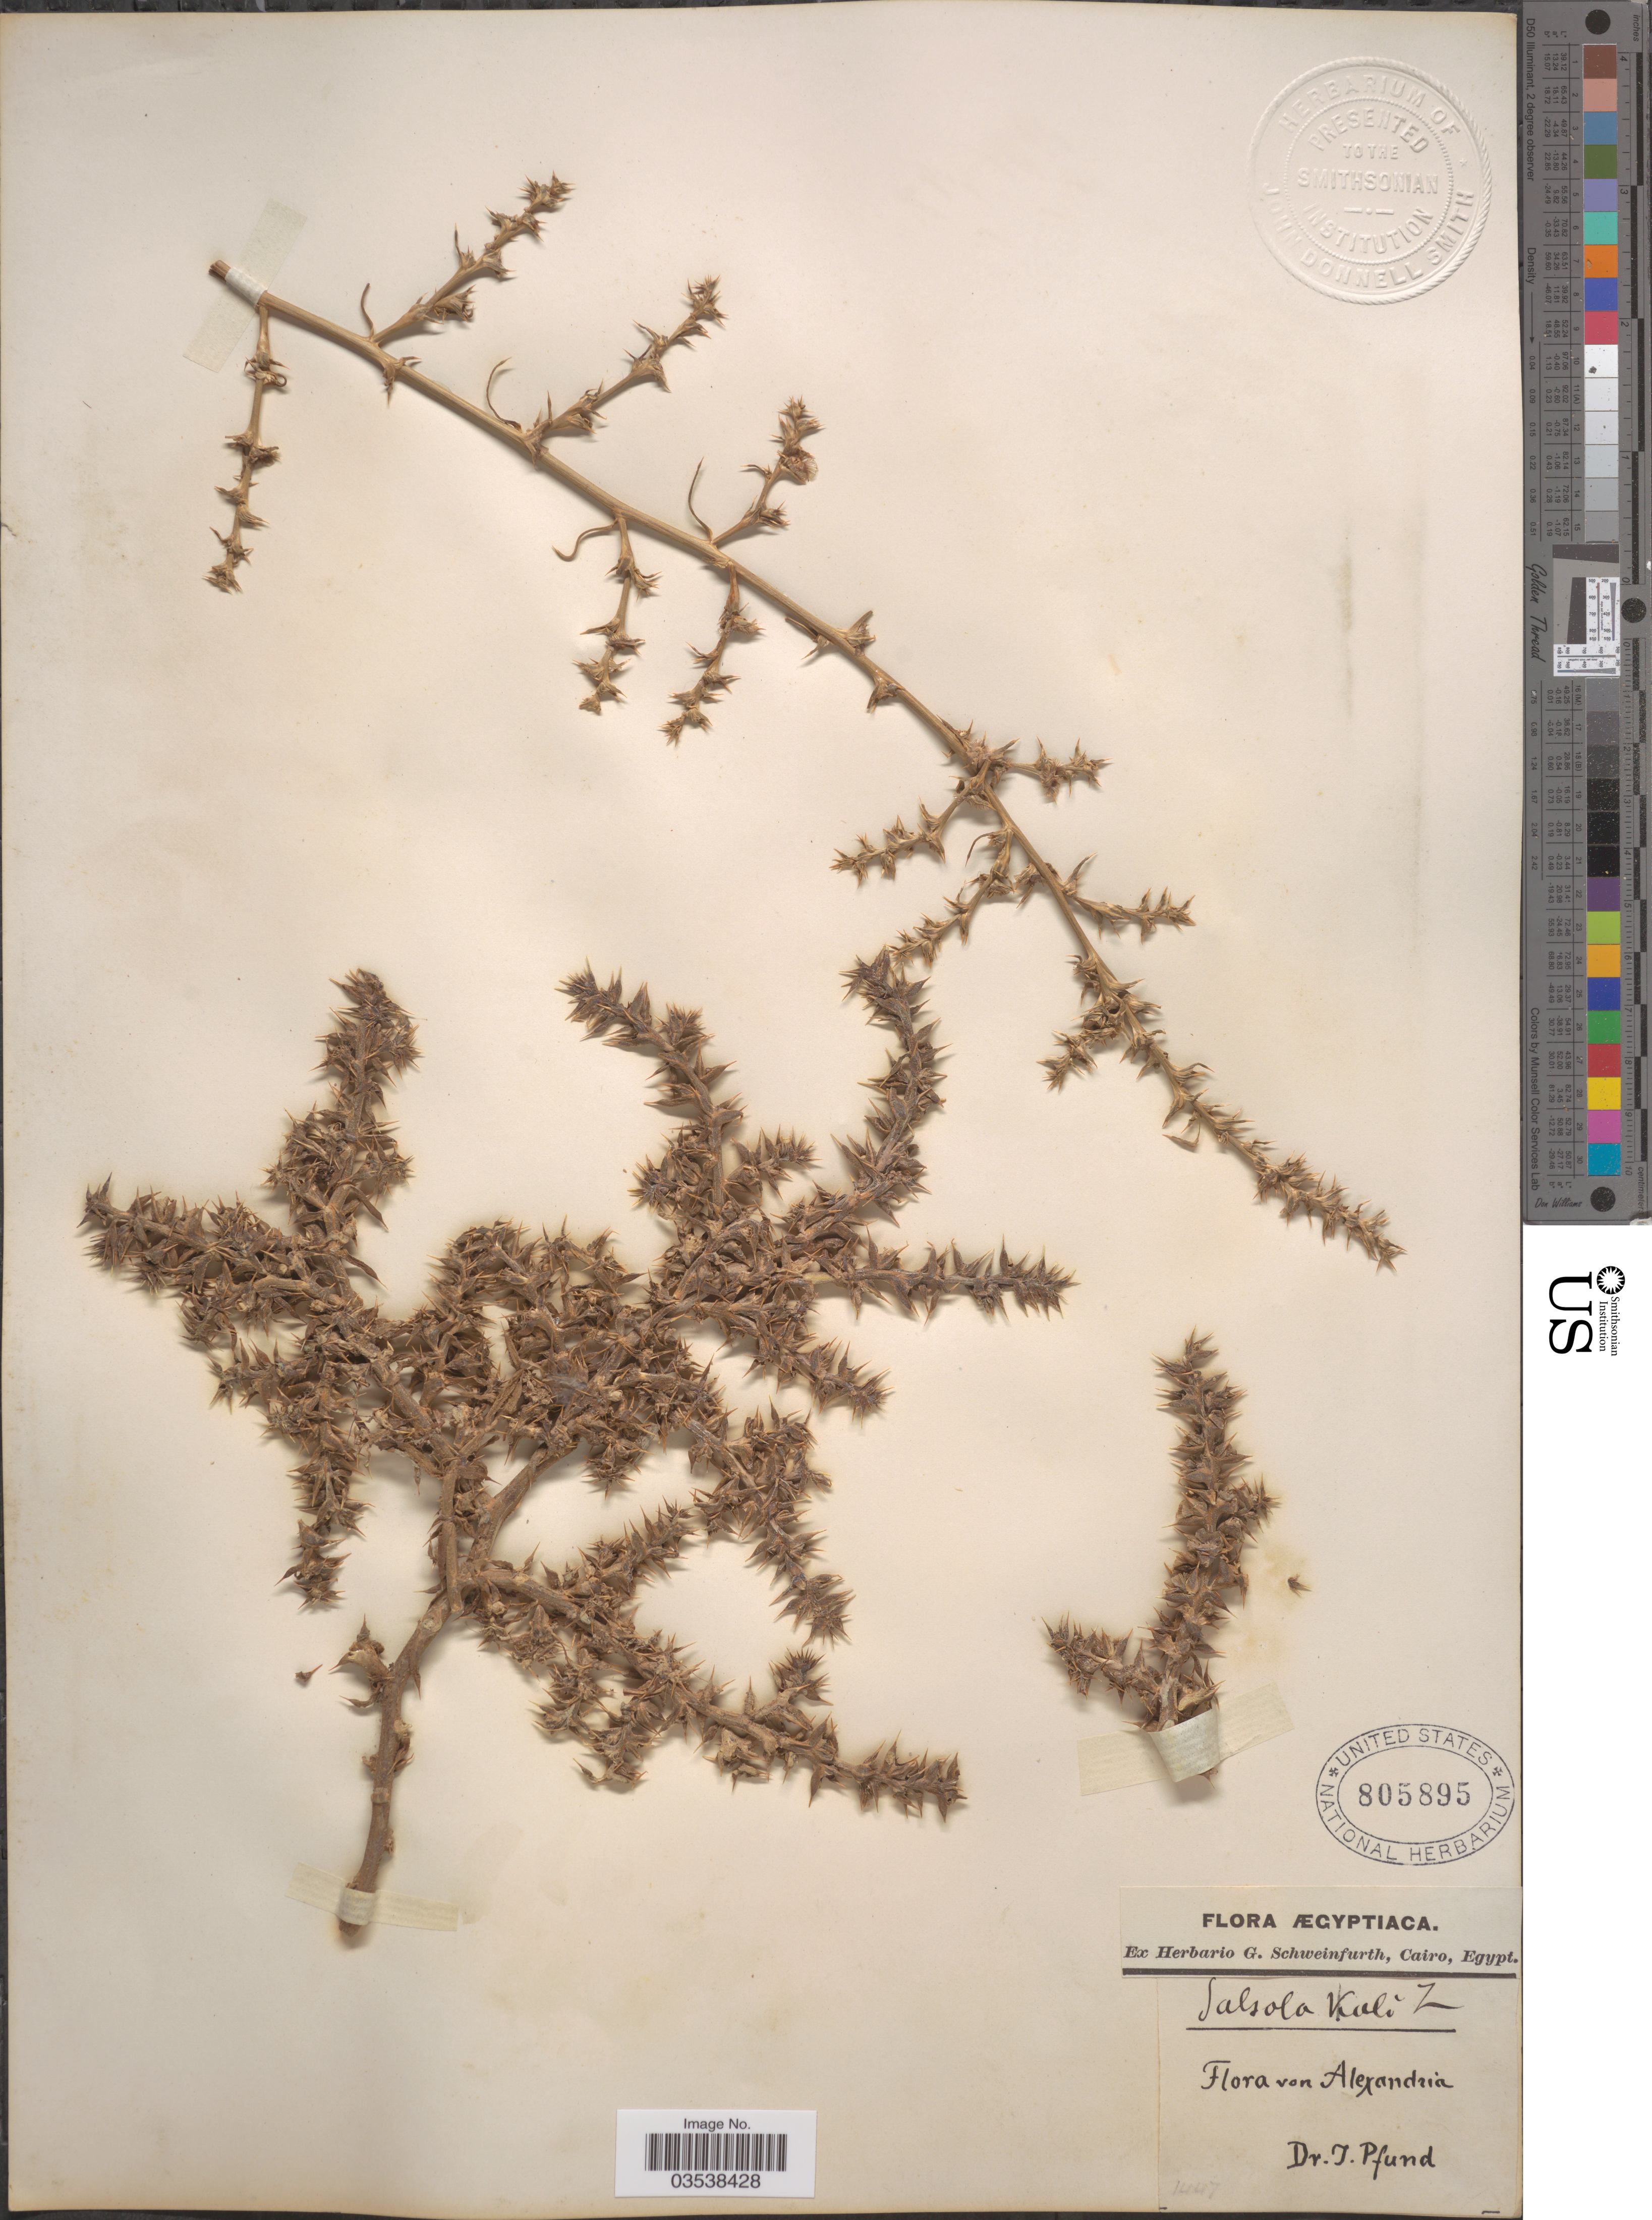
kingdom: Plantae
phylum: Tracheophyta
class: Magnoliopsida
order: Caryophyllales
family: Amaranthaceae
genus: Salsola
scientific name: Salsola kali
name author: L.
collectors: J. Pfund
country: Egypt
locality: Ægyptiaca. Alexandria.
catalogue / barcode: US 805895